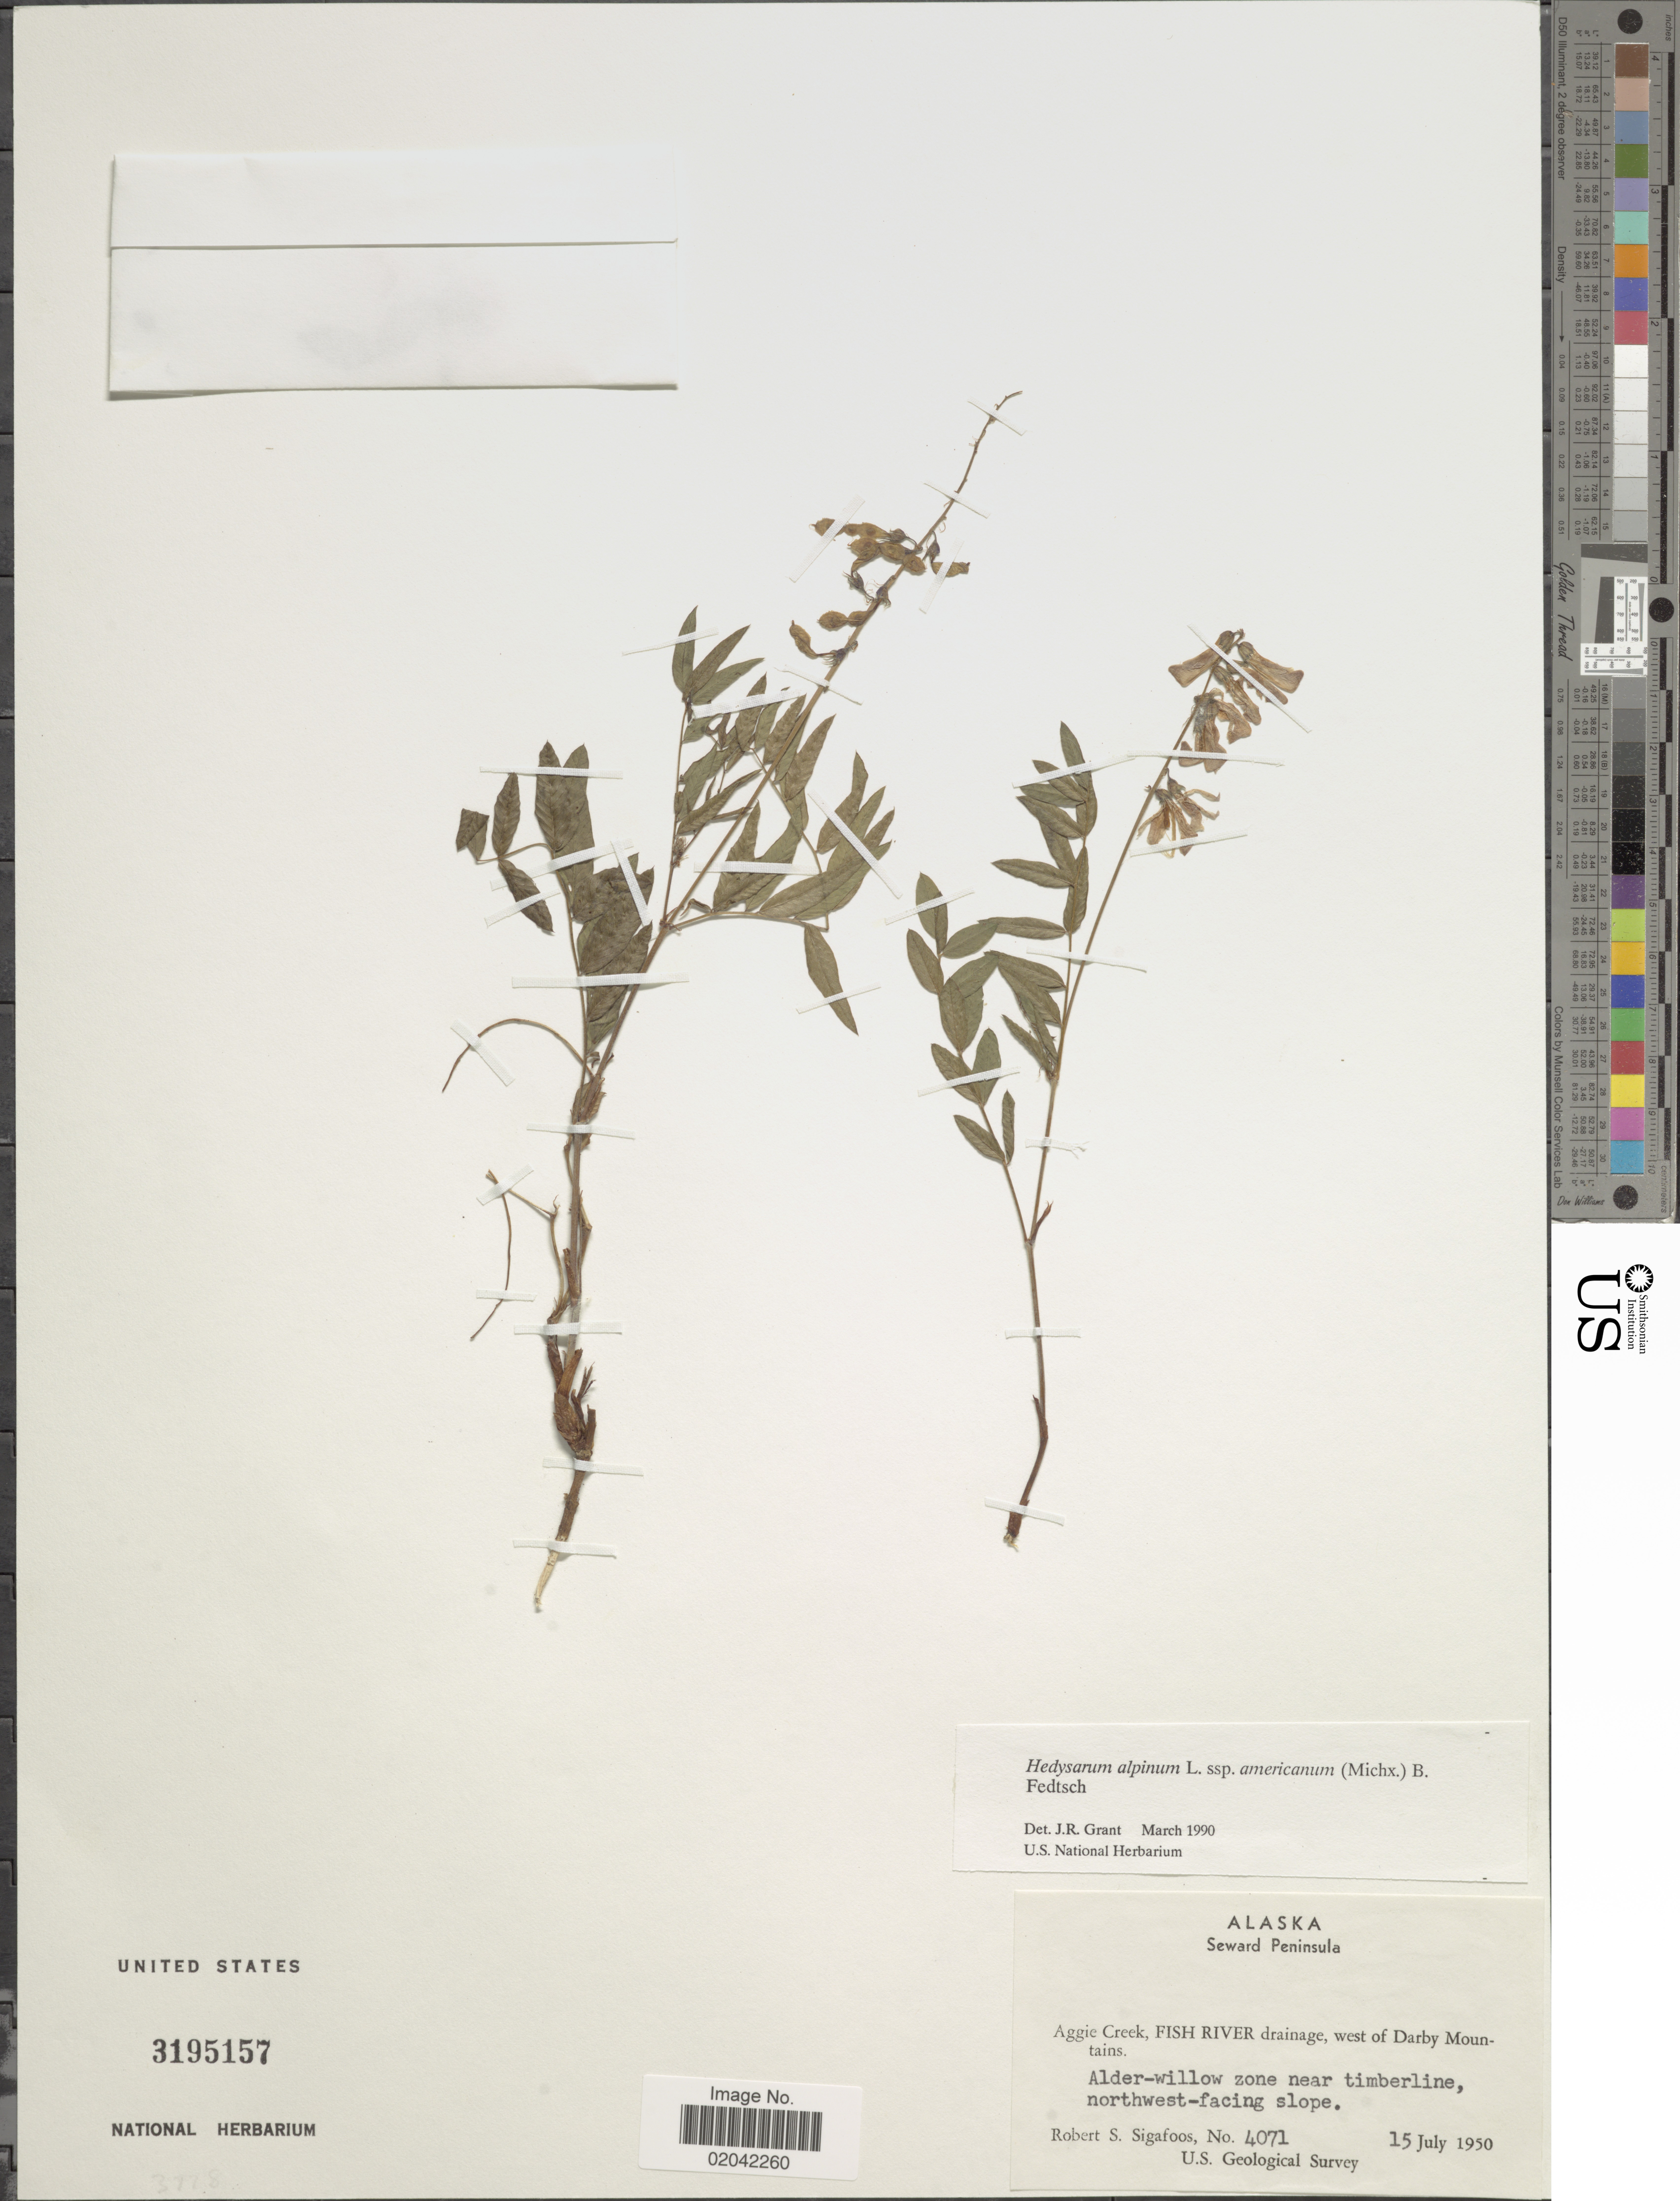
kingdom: Plantae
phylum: Tracheophyta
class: Magnoliopsida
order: Fabales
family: Fabaceae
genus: Hedysarum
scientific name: Hedysarum alpinum var. americanum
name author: Michx. ex Pursh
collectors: R. Sigafoos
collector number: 4071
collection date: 1950-07-15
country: United States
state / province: Alaska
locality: Seward Peninsula. Aggie Creek, Fish River drainage, west of Darby Mountains. Alder-willow zone near timberline, northwest-facing slope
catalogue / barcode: US 3195157